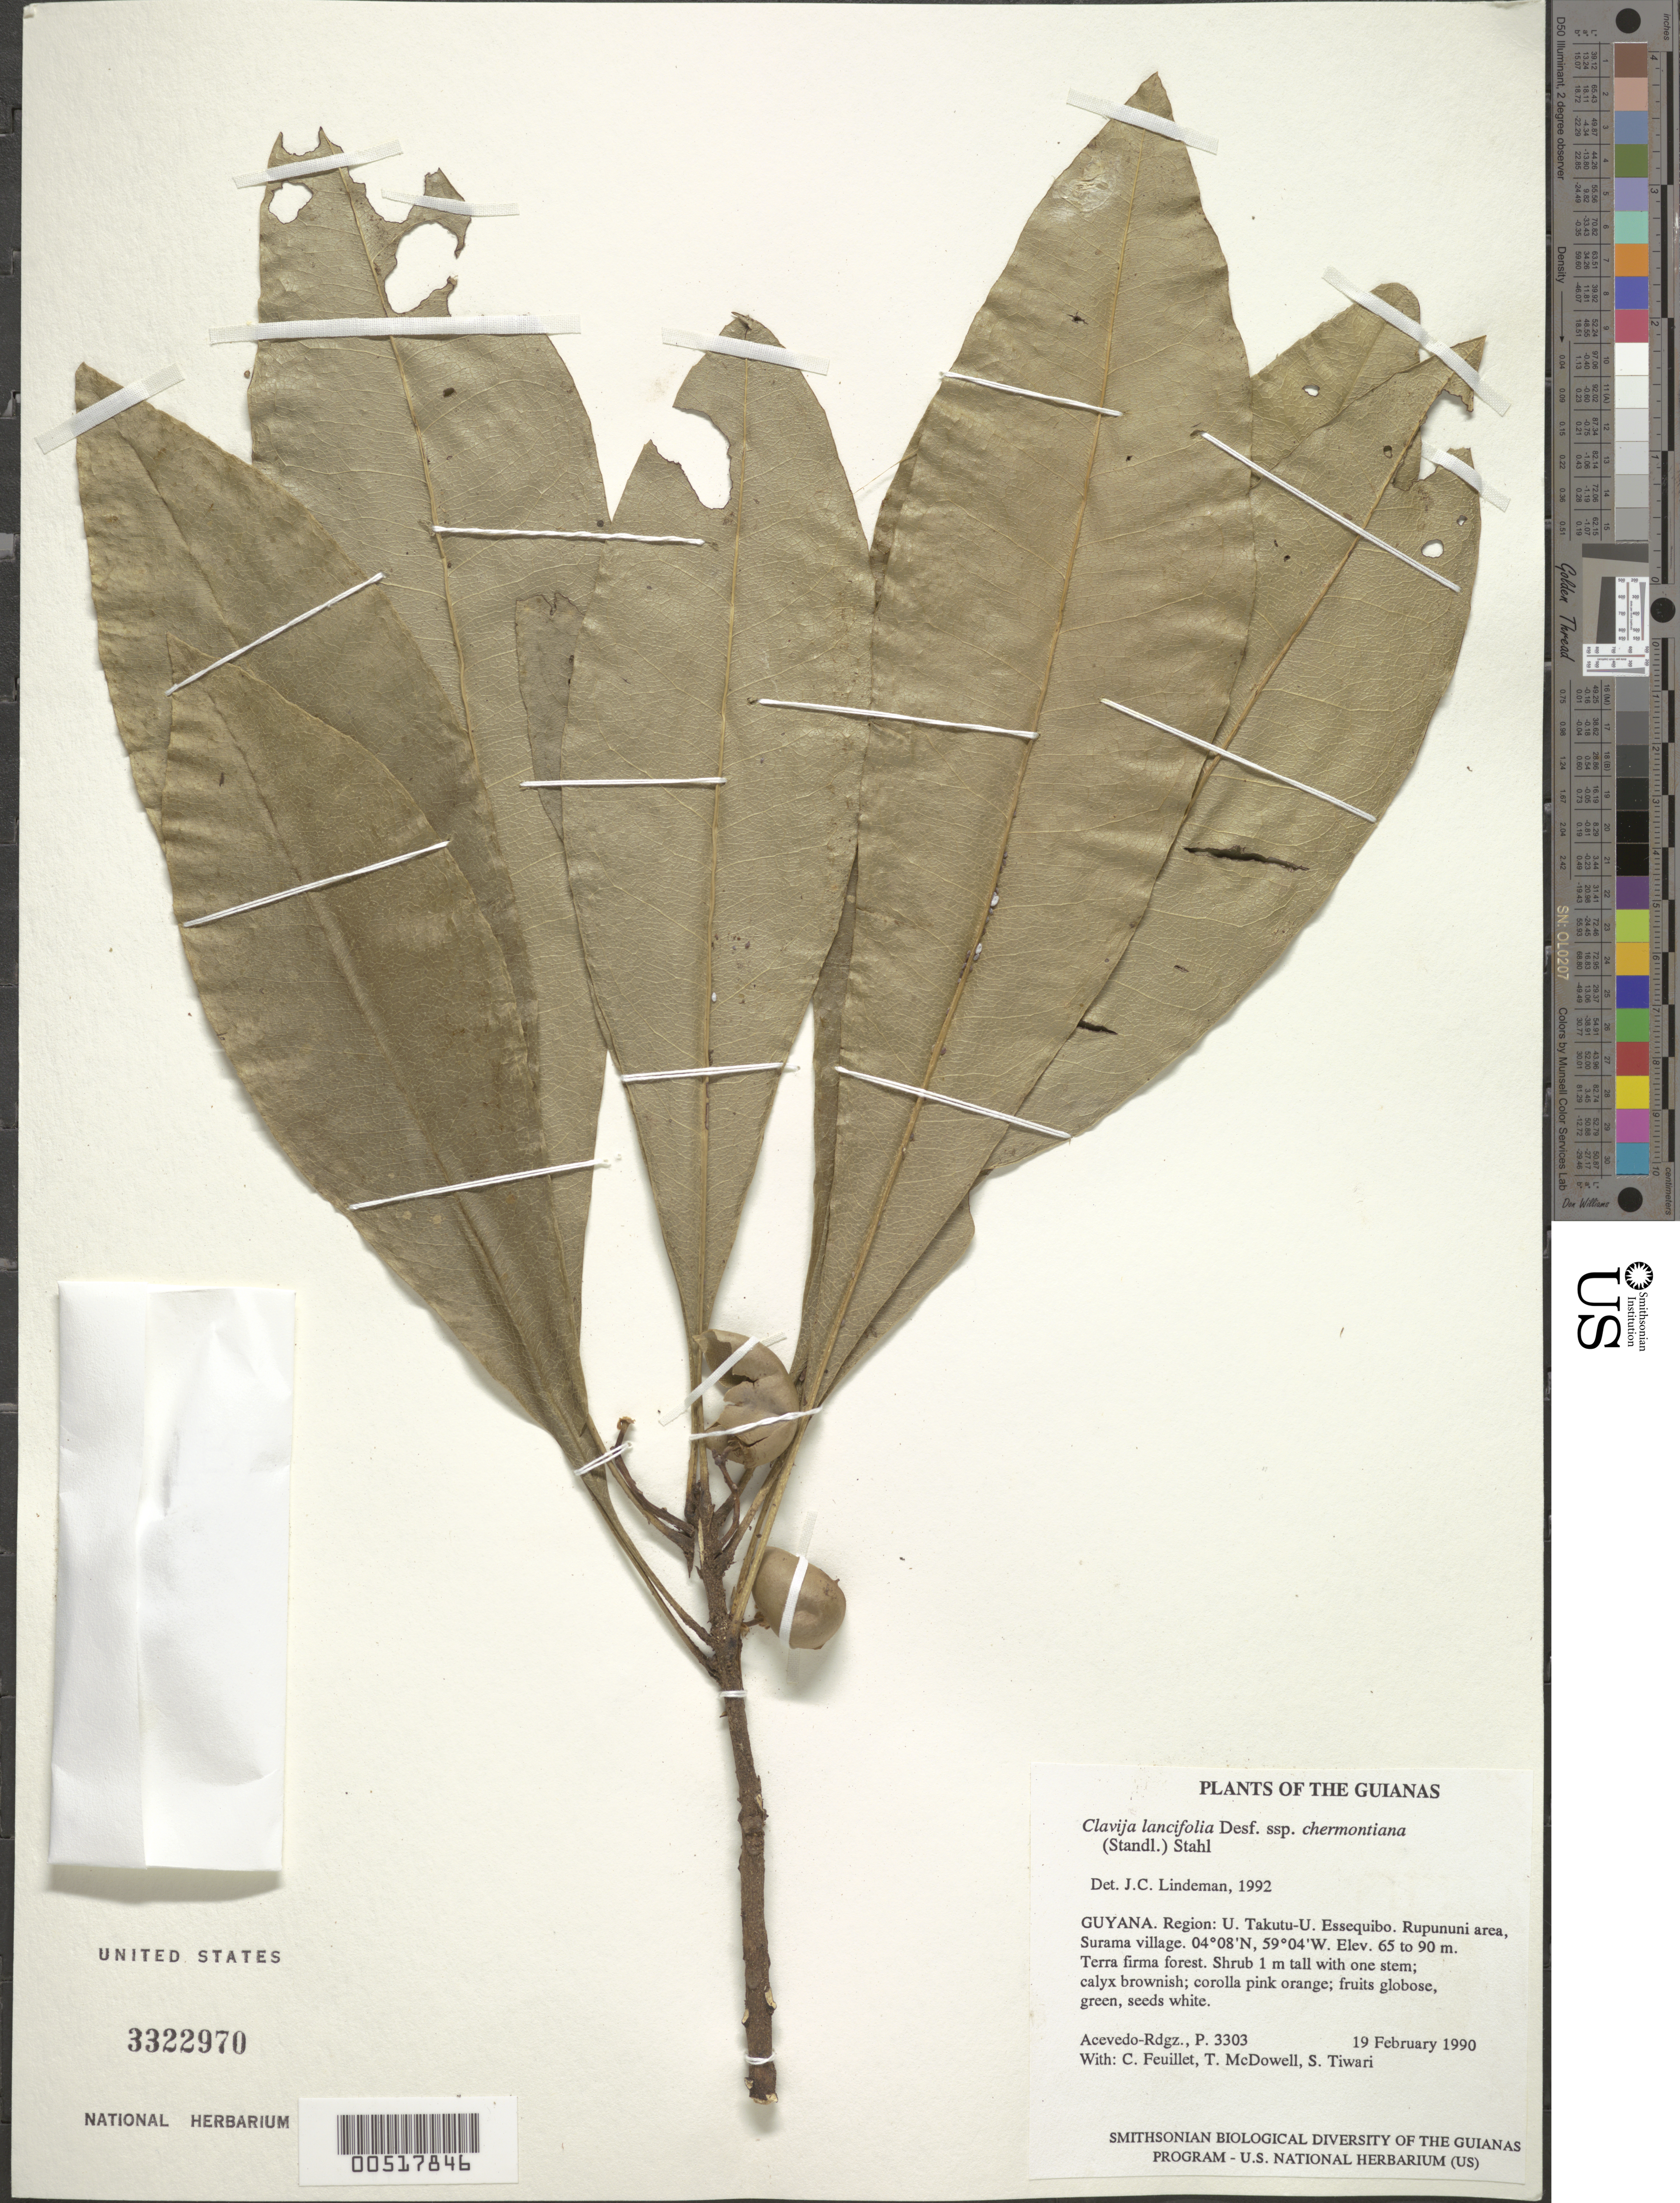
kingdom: Plantae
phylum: Tracheophyta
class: Magnoliopsida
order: Ericales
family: Primulaceae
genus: Clavija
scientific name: Clavija lancifolia subsp. chermontiana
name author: (Standl.) B. Ståhl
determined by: Lindeman, J. C.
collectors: P. Acevedo-Rodr., C. Feuillet, T. McDowell & S. Tiwari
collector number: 3303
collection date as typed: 19 Feb 1990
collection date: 1990-02-19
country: Guyana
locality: U. Takutu - U. Essequibo. Rupununi area, Surama village.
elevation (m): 65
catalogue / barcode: US 3322970